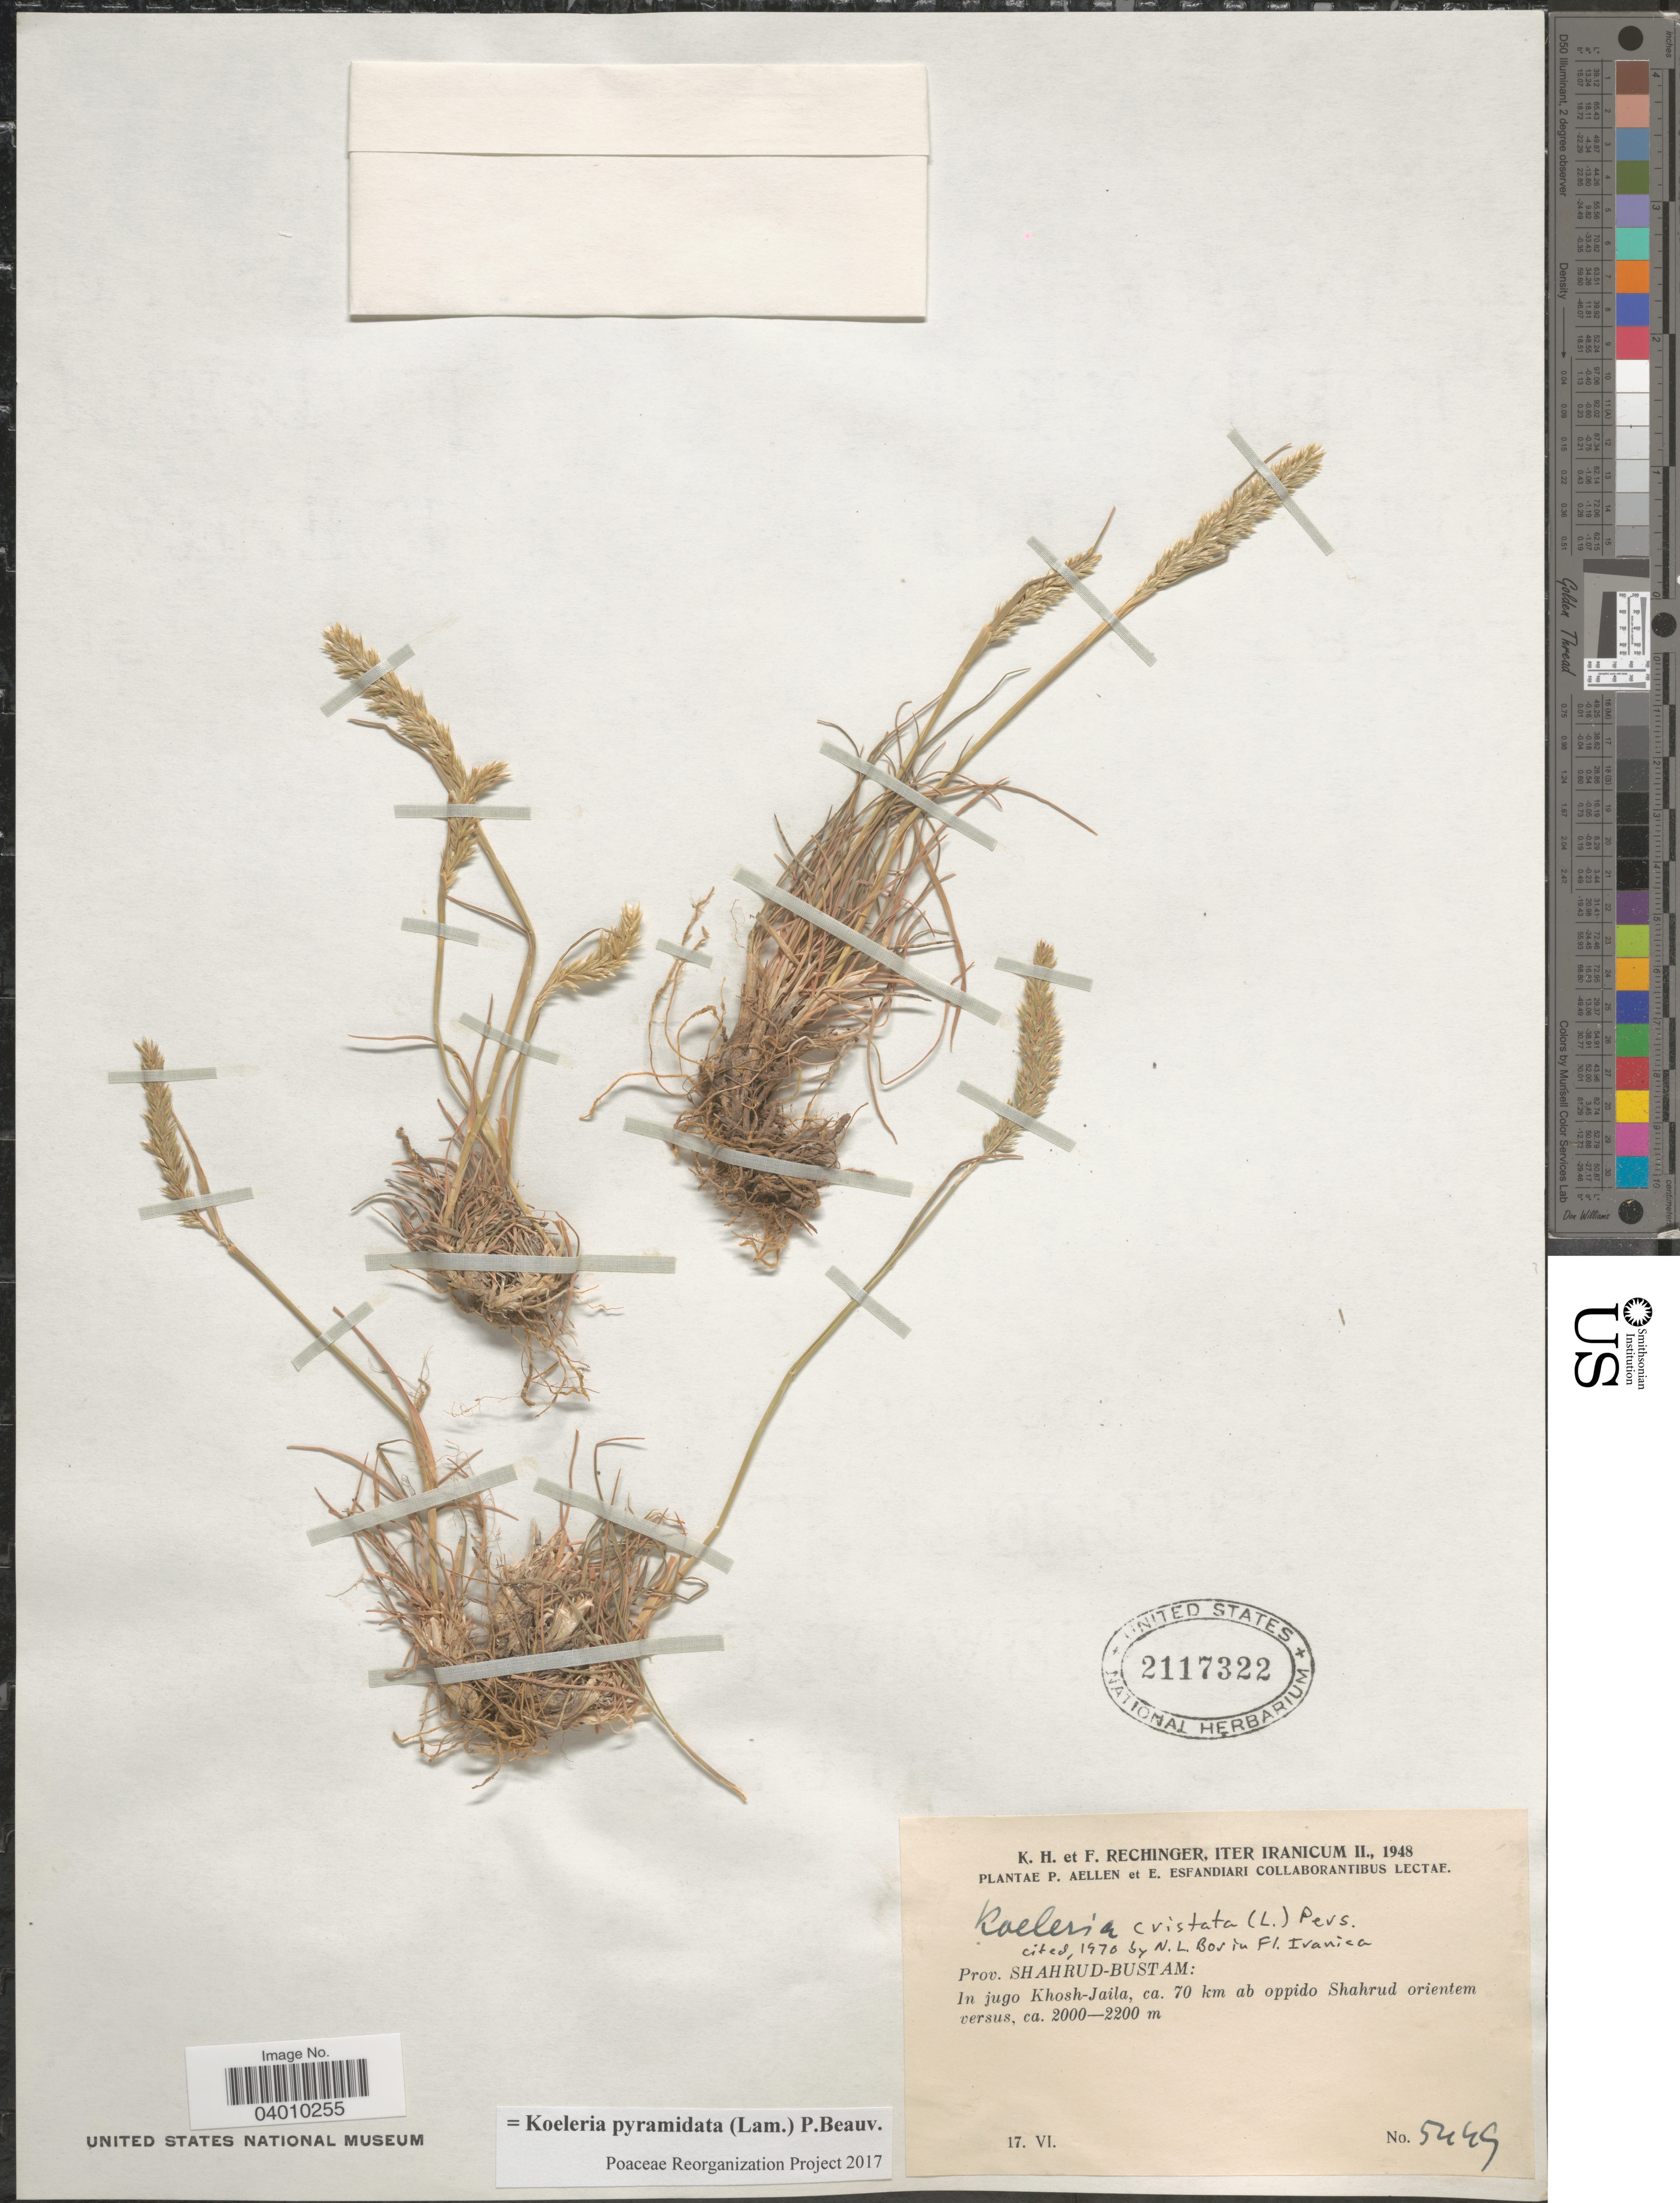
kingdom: Plantae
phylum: Tracheophyta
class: Liliopsida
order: Poales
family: Poaceae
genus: Koeleria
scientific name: Koeleria pyramidata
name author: (Lam.) P. Beauv.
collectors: K. H. Rechinger & F. Rechinger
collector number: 5449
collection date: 1948-06-17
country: Iran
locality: Iter Iranicum. Prov. Shahrud-Bustam: In jugo Khosh-Jaila, ca. 70 km ab oppido Shahrud orientem versus.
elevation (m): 2000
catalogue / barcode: US 2117322